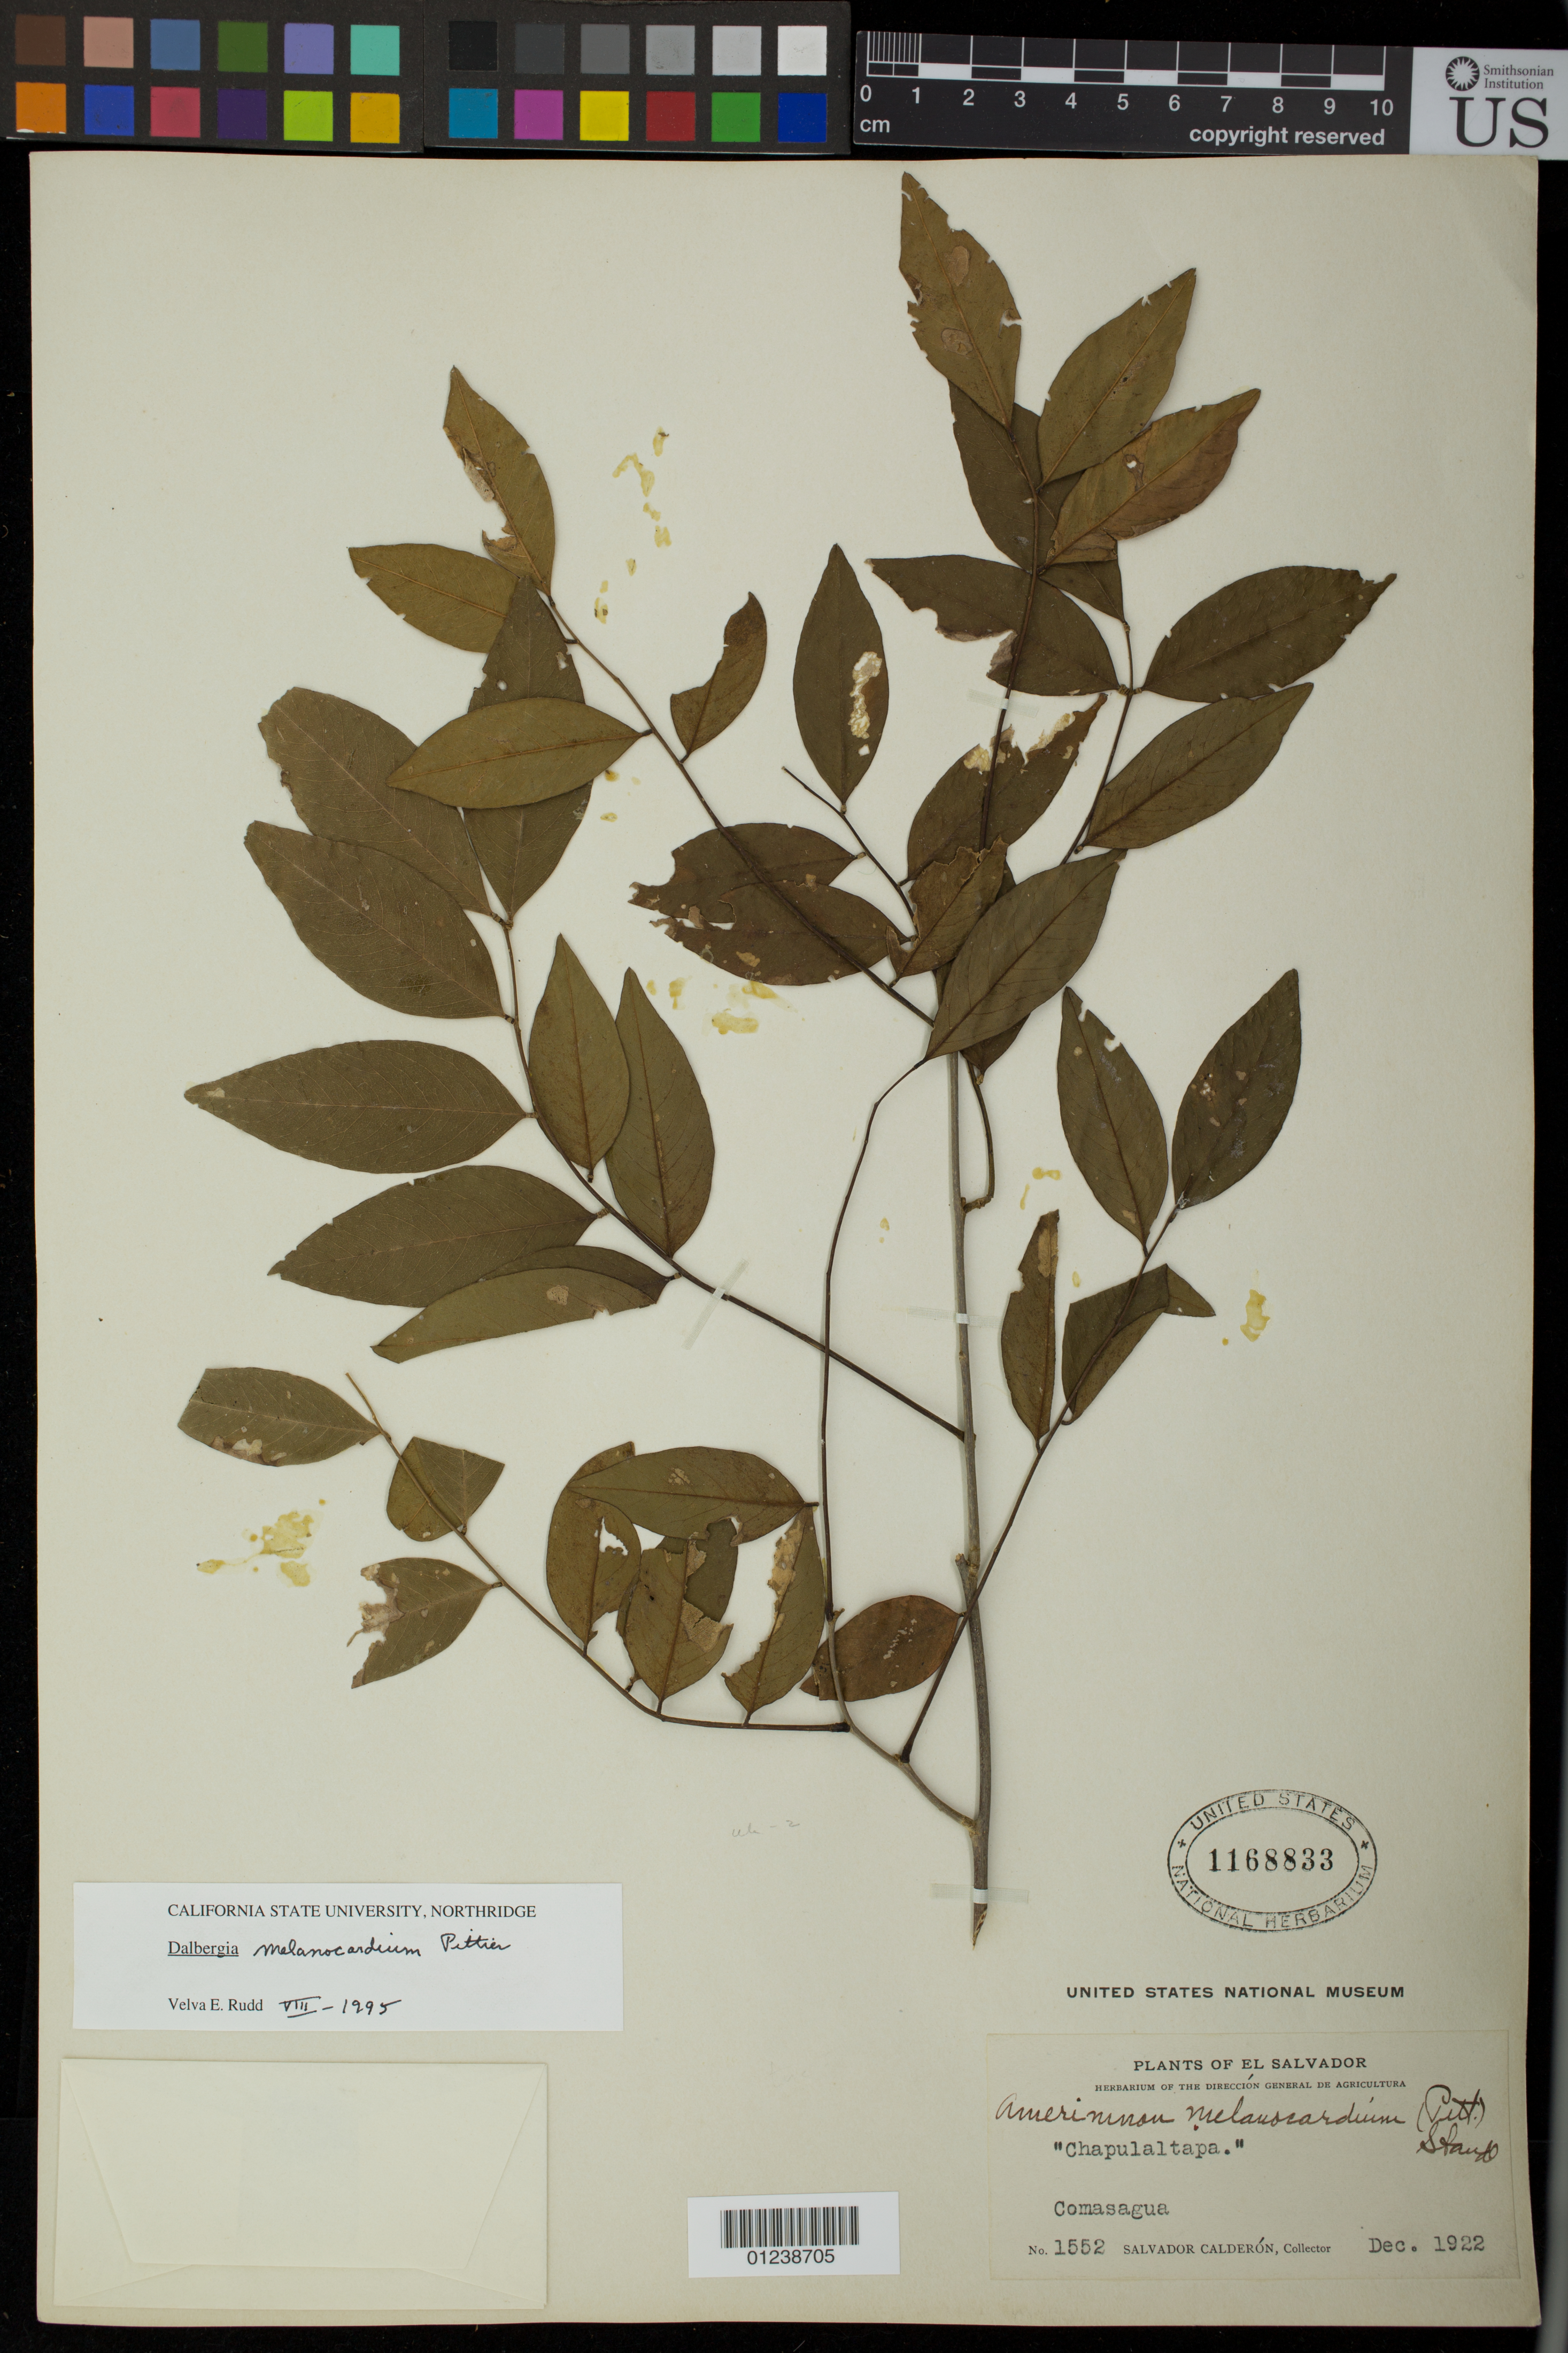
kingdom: Plantae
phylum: Tracheophyta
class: Magnoliopsida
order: Fabales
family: Fabaceae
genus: Dalbergia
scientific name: Dalbergia melanocardium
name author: Pittier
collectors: S. Calderón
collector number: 1552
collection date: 1922-12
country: El Salvador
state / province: La Libertad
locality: Comasagua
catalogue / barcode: US 1168833